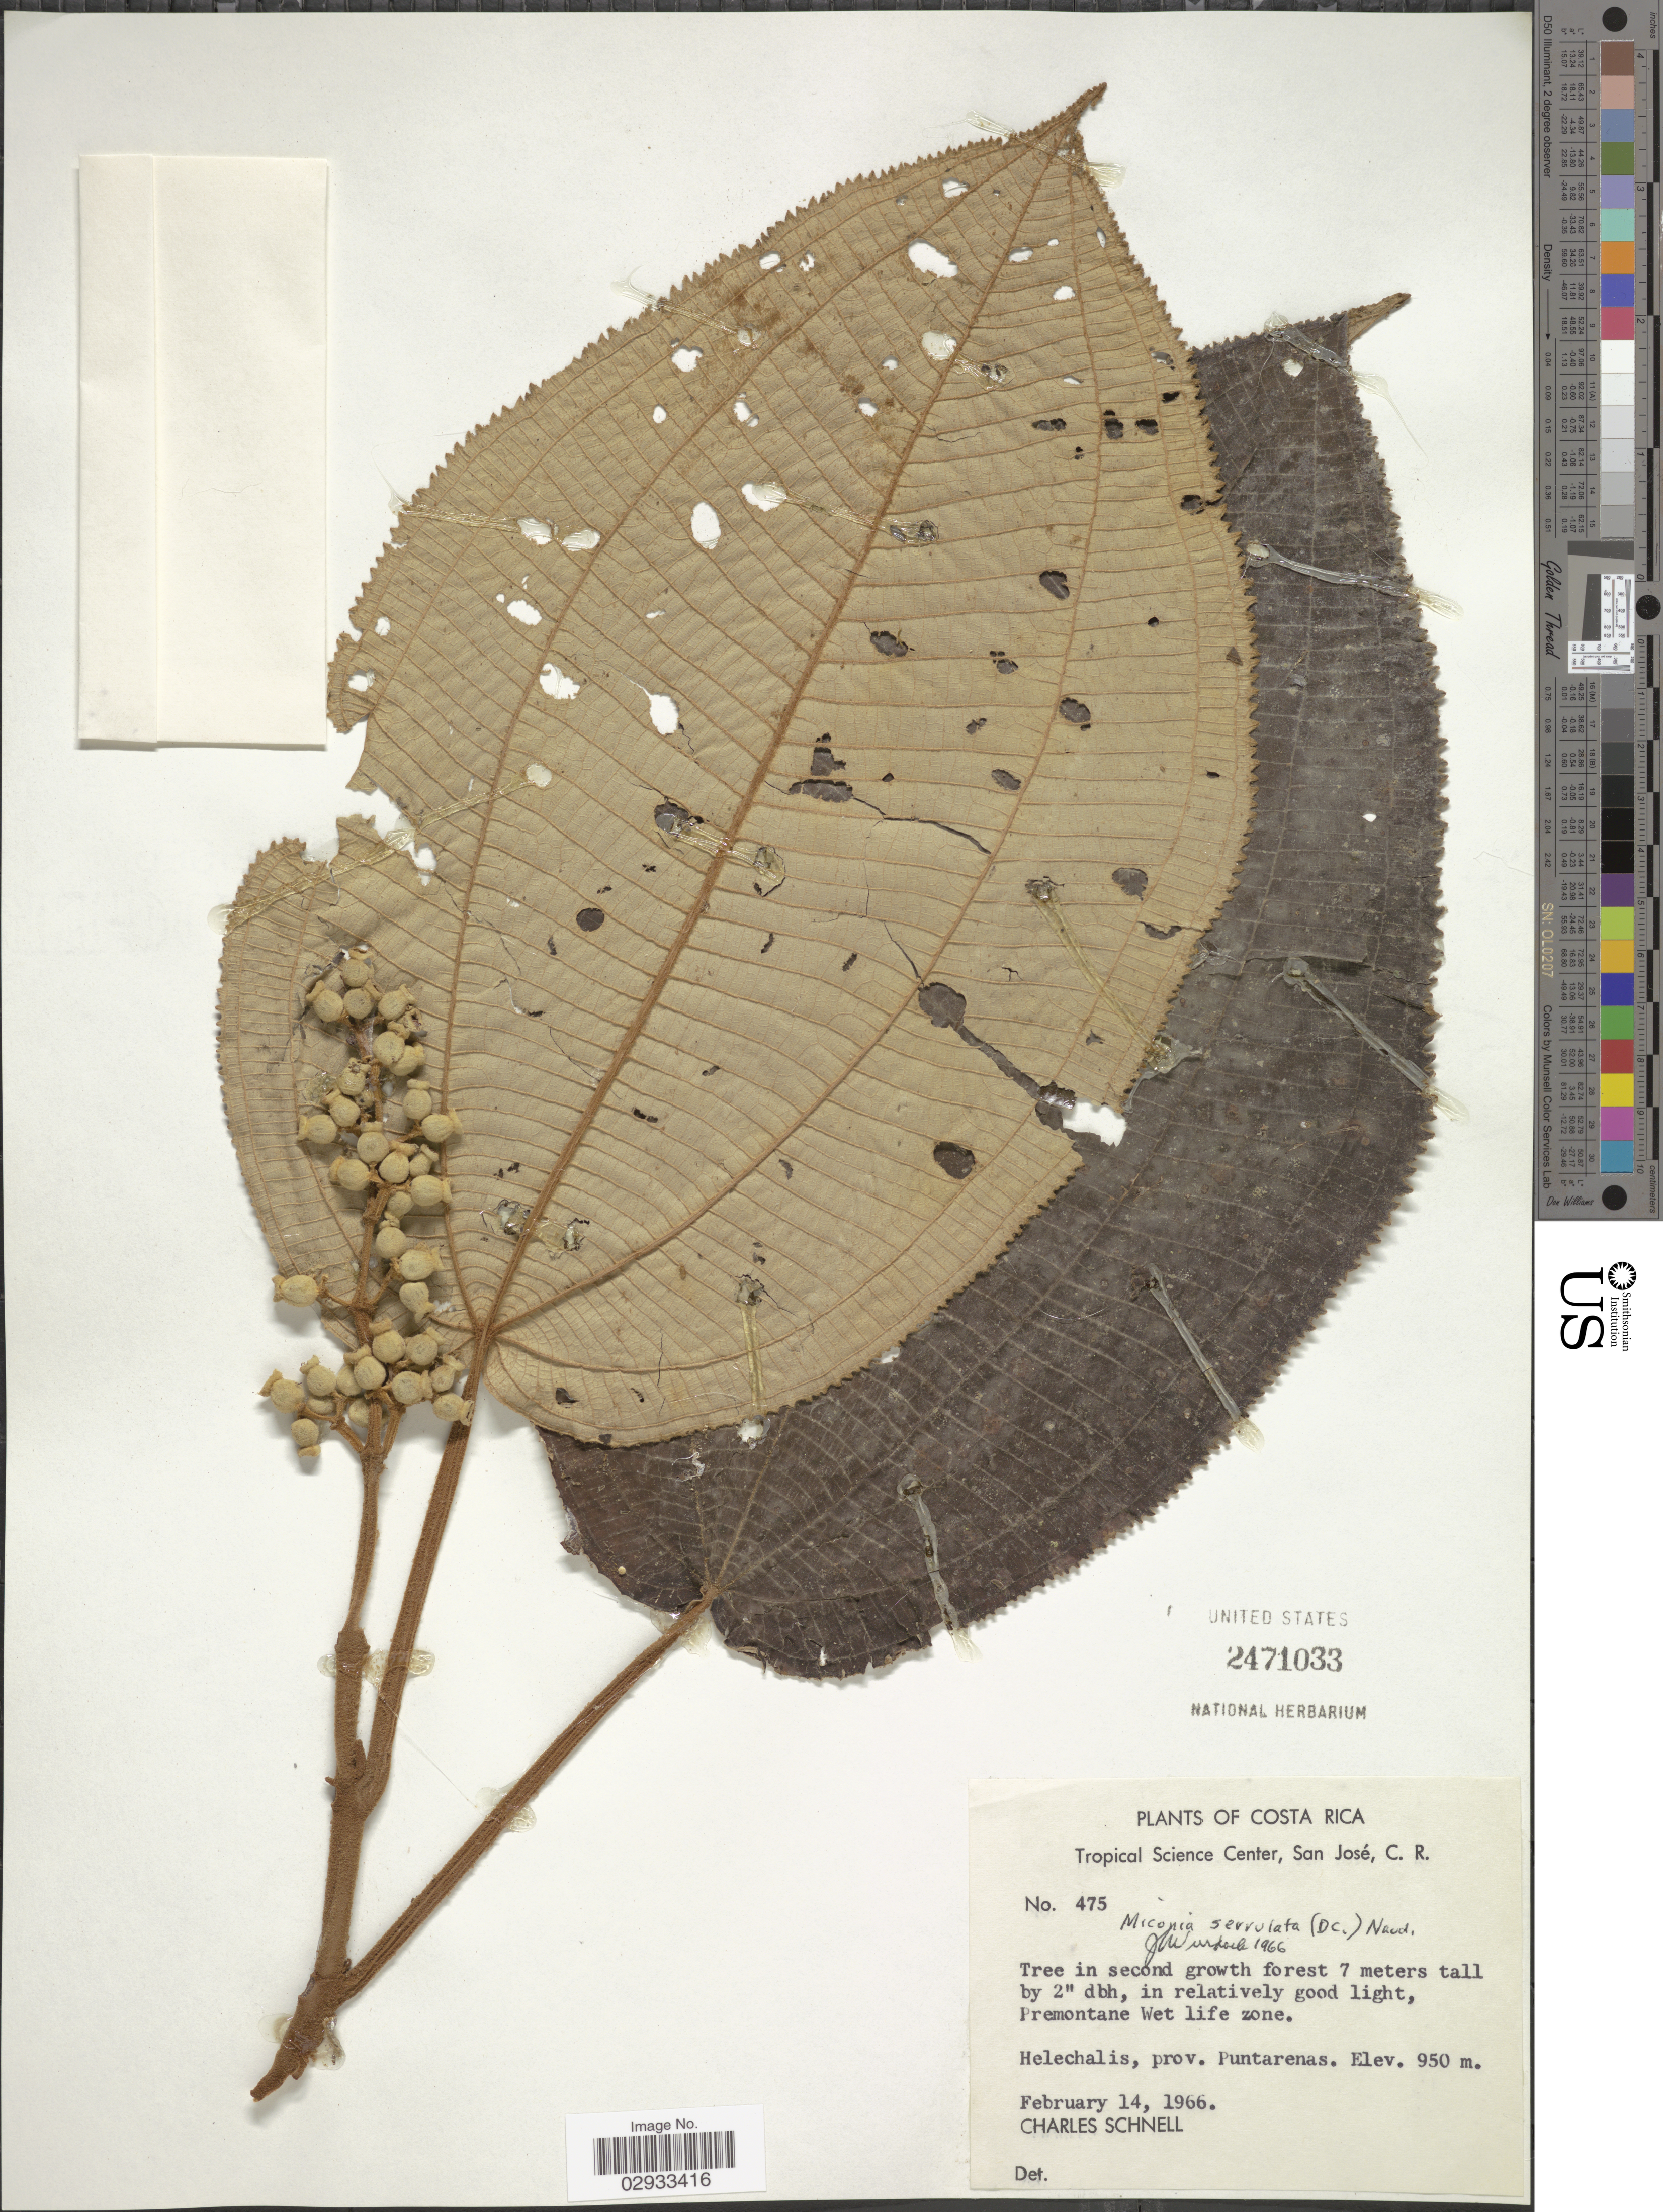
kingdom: Plantae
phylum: Tracheophyta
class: Magnoliopsida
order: Myrtales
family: Melastomataceae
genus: Miconia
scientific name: Miconia serrulata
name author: (DC.) Naudin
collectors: C. Schnell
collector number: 475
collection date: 1966-02-14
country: Costa Rica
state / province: Puntarenas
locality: Helechalis.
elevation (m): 950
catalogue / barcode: US 2471033